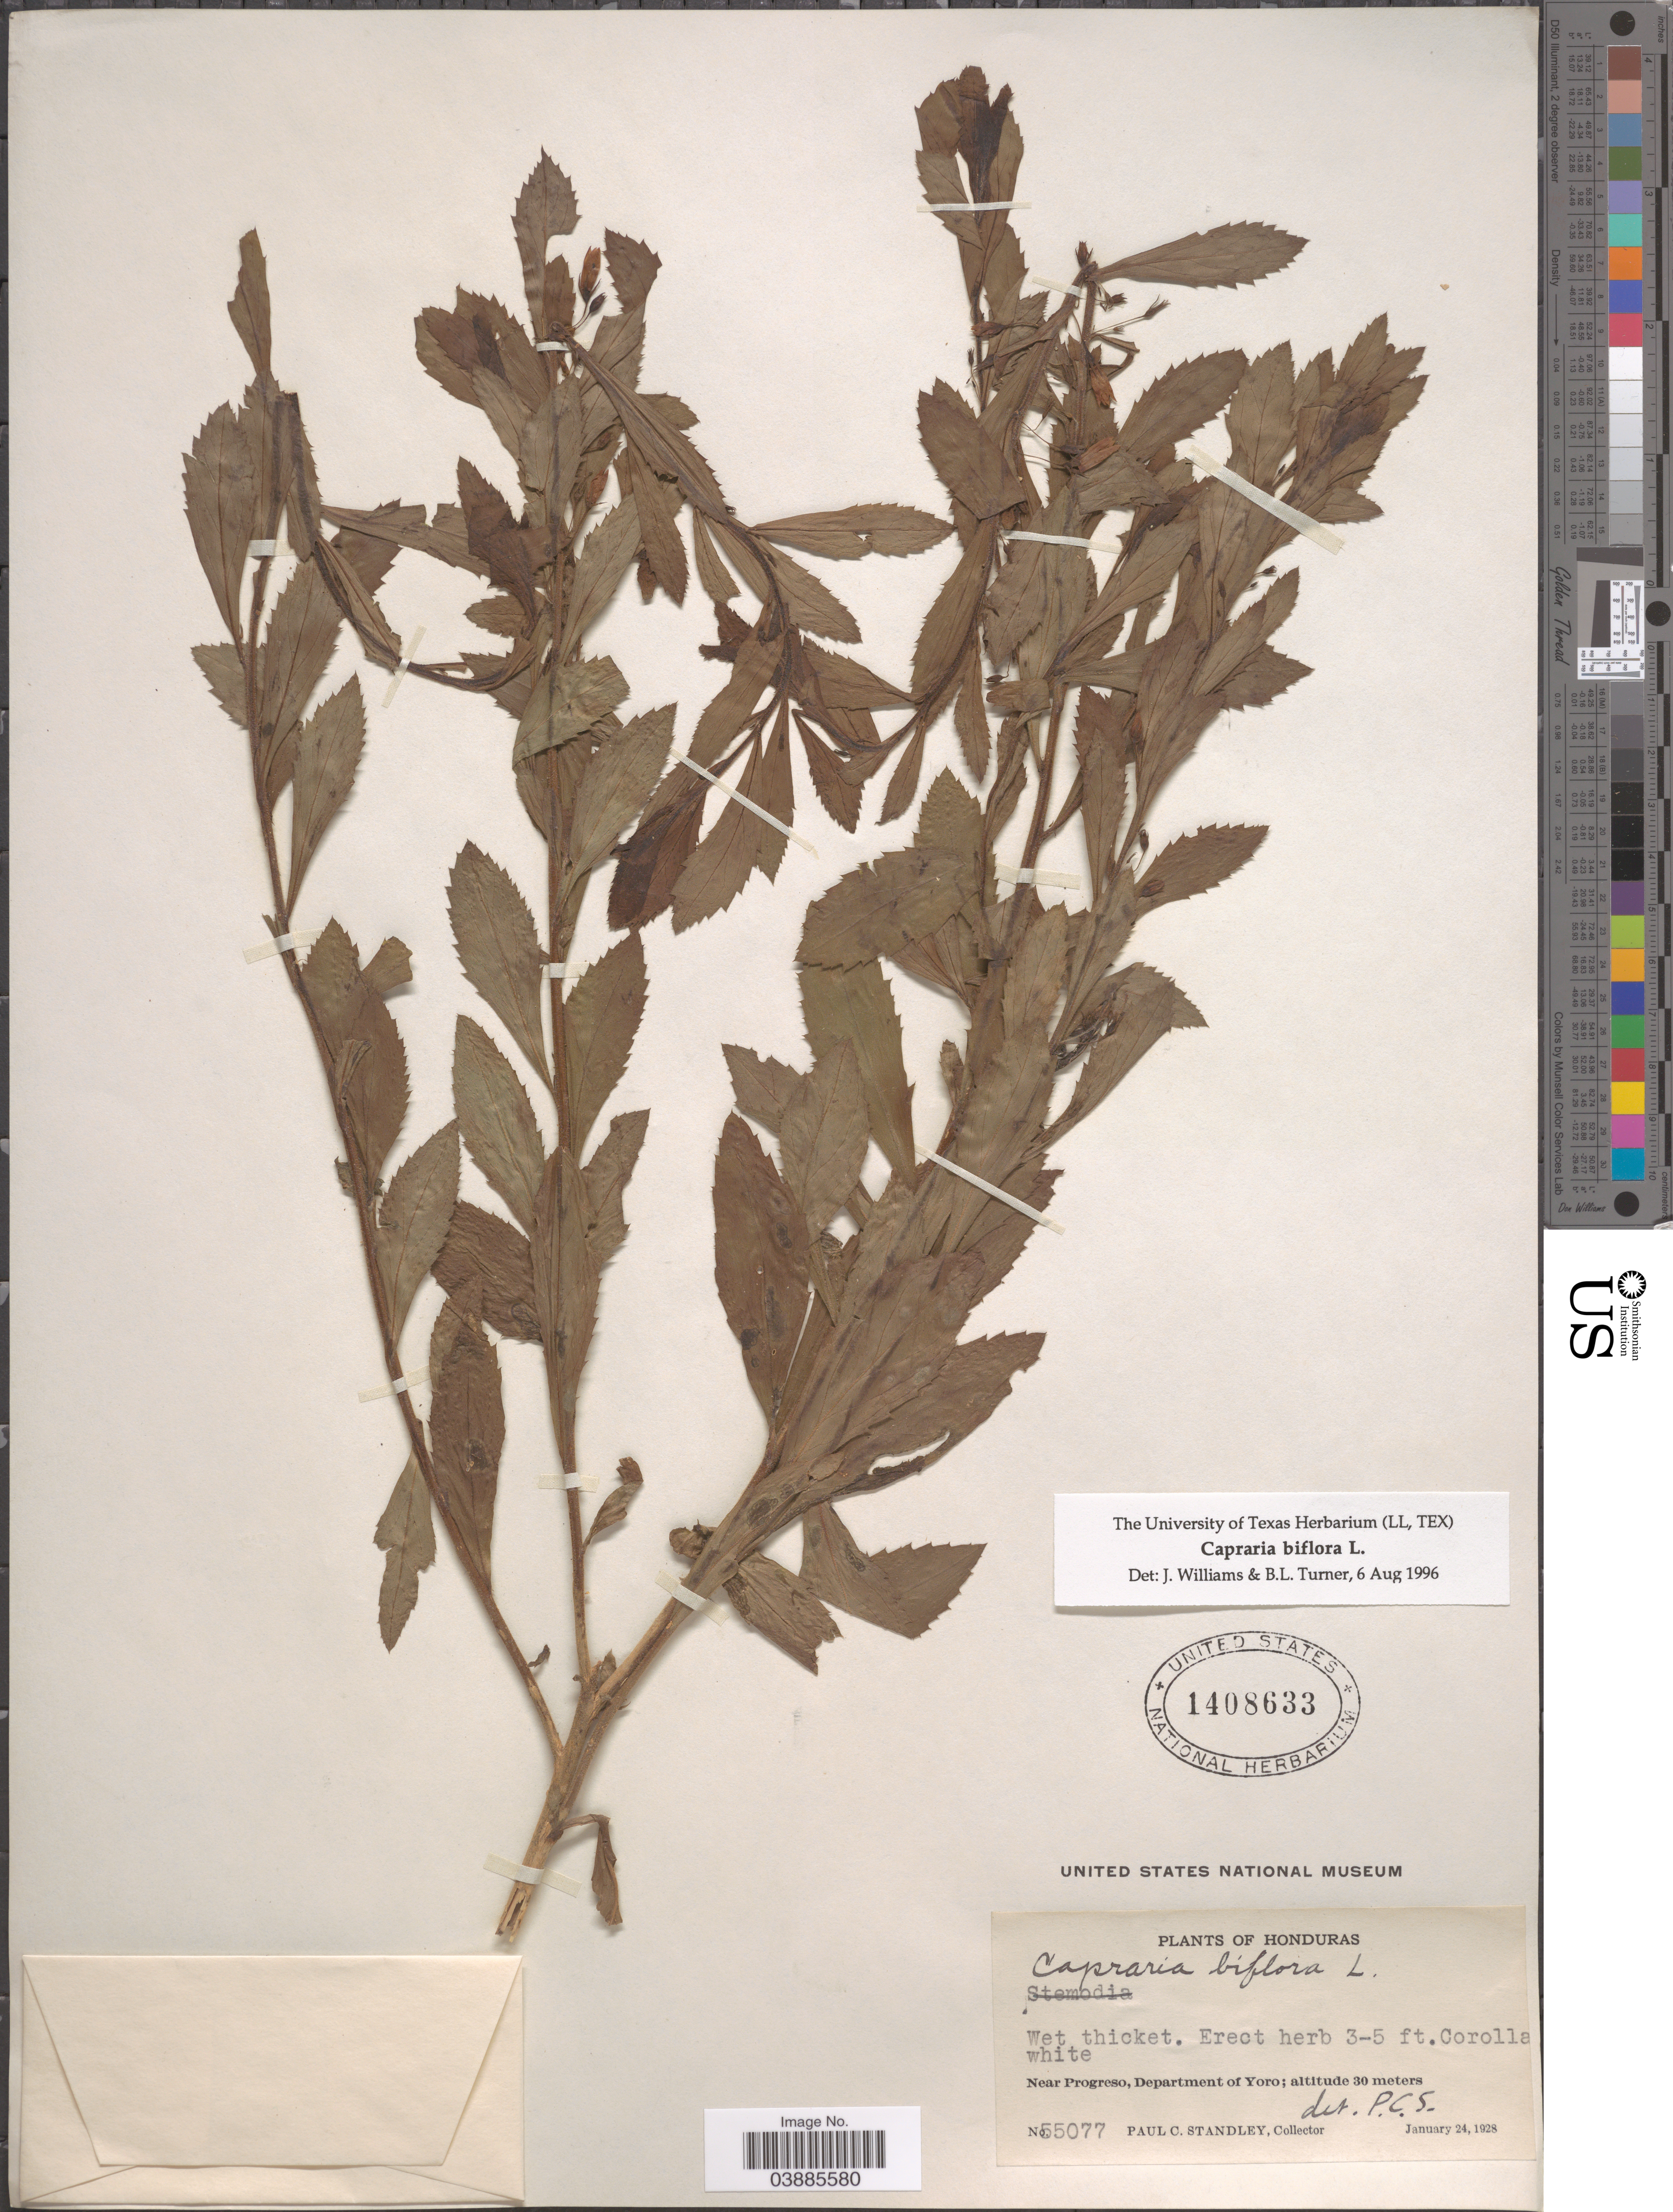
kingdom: Plantae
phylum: Tracheophyta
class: Magnoliopsida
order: Lamiales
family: Scrophulariaceae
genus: Capraria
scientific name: Capraria biflora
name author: L.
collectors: P. C. Standley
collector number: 55077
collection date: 1928-01-24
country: Honduras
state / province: Yoro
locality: Near Progreso, Department of Yoro.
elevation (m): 30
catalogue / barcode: US 1408633